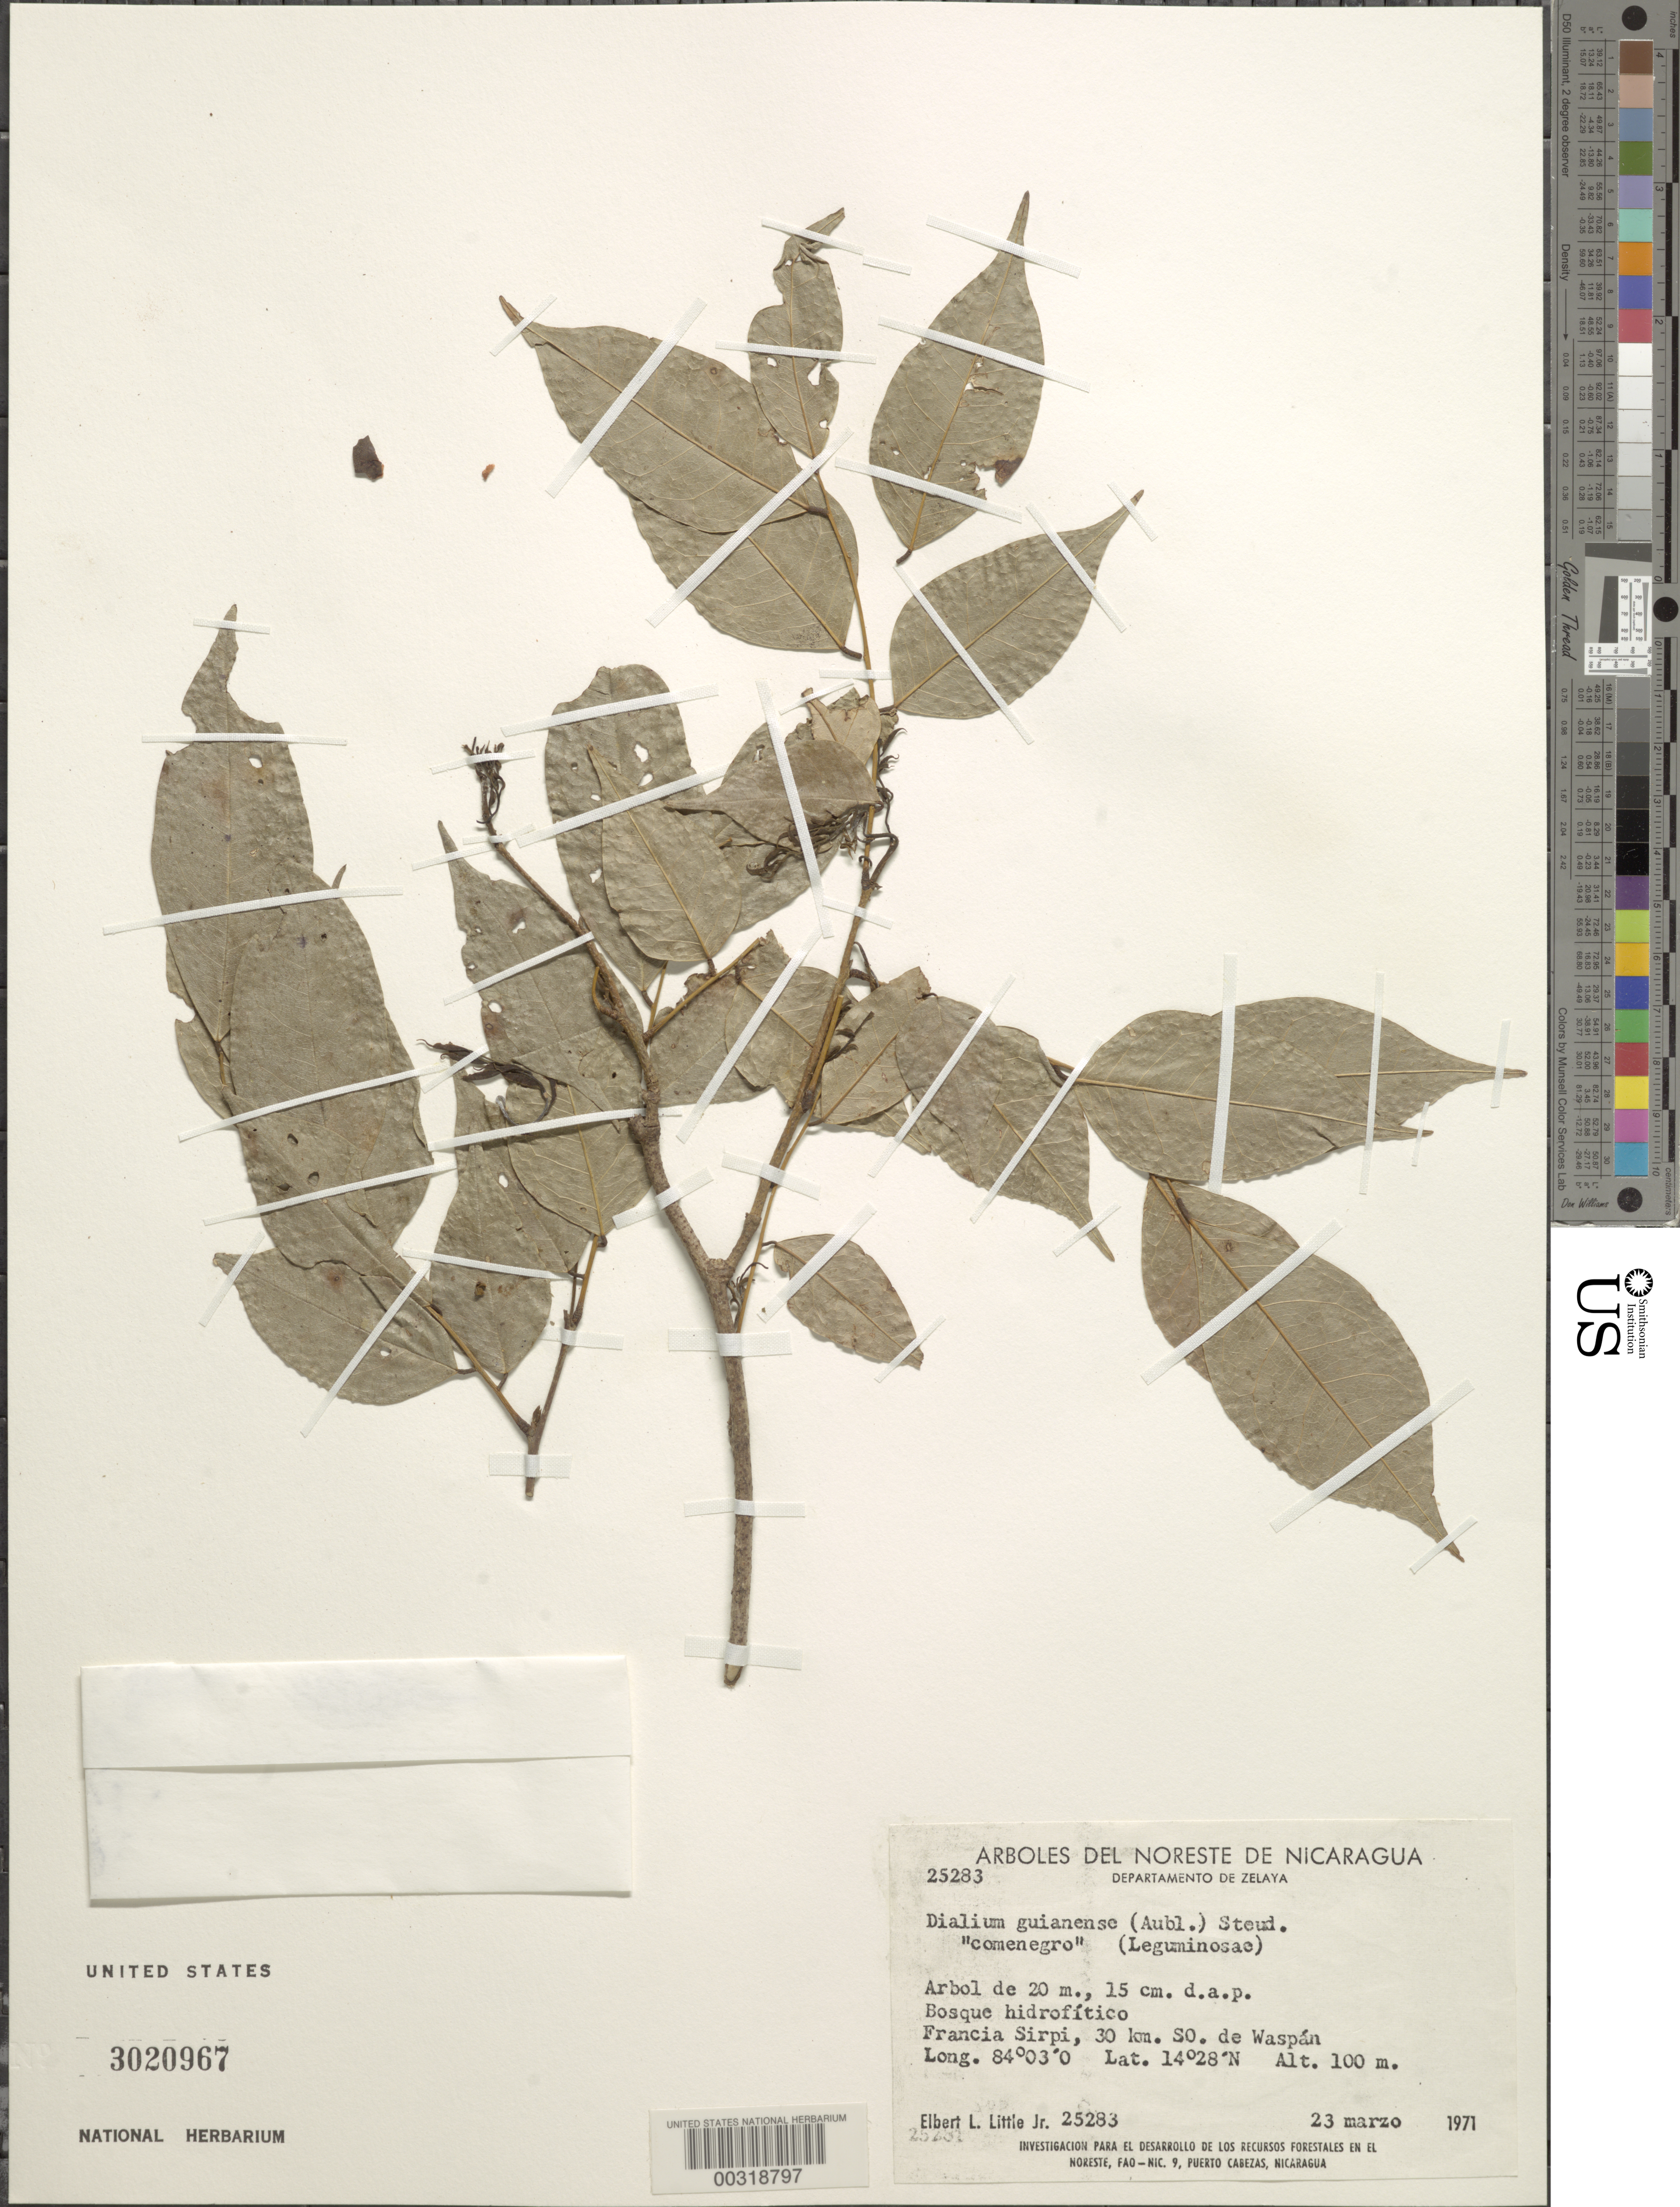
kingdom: Plantae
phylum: Tracheophyta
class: Magnoliopsida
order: Fabales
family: Fabaceae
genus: Dialium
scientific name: Dialium guianense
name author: (Aubl.) Sandwith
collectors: E. L. Little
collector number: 25283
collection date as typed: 23 Mar 1971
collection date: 1971-03-23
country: Nicaragua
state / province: Atlántico Norte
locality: Fracia sirpi, 30 km s of waspan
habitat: Rain forest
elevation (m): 100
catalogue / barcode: US 3020967